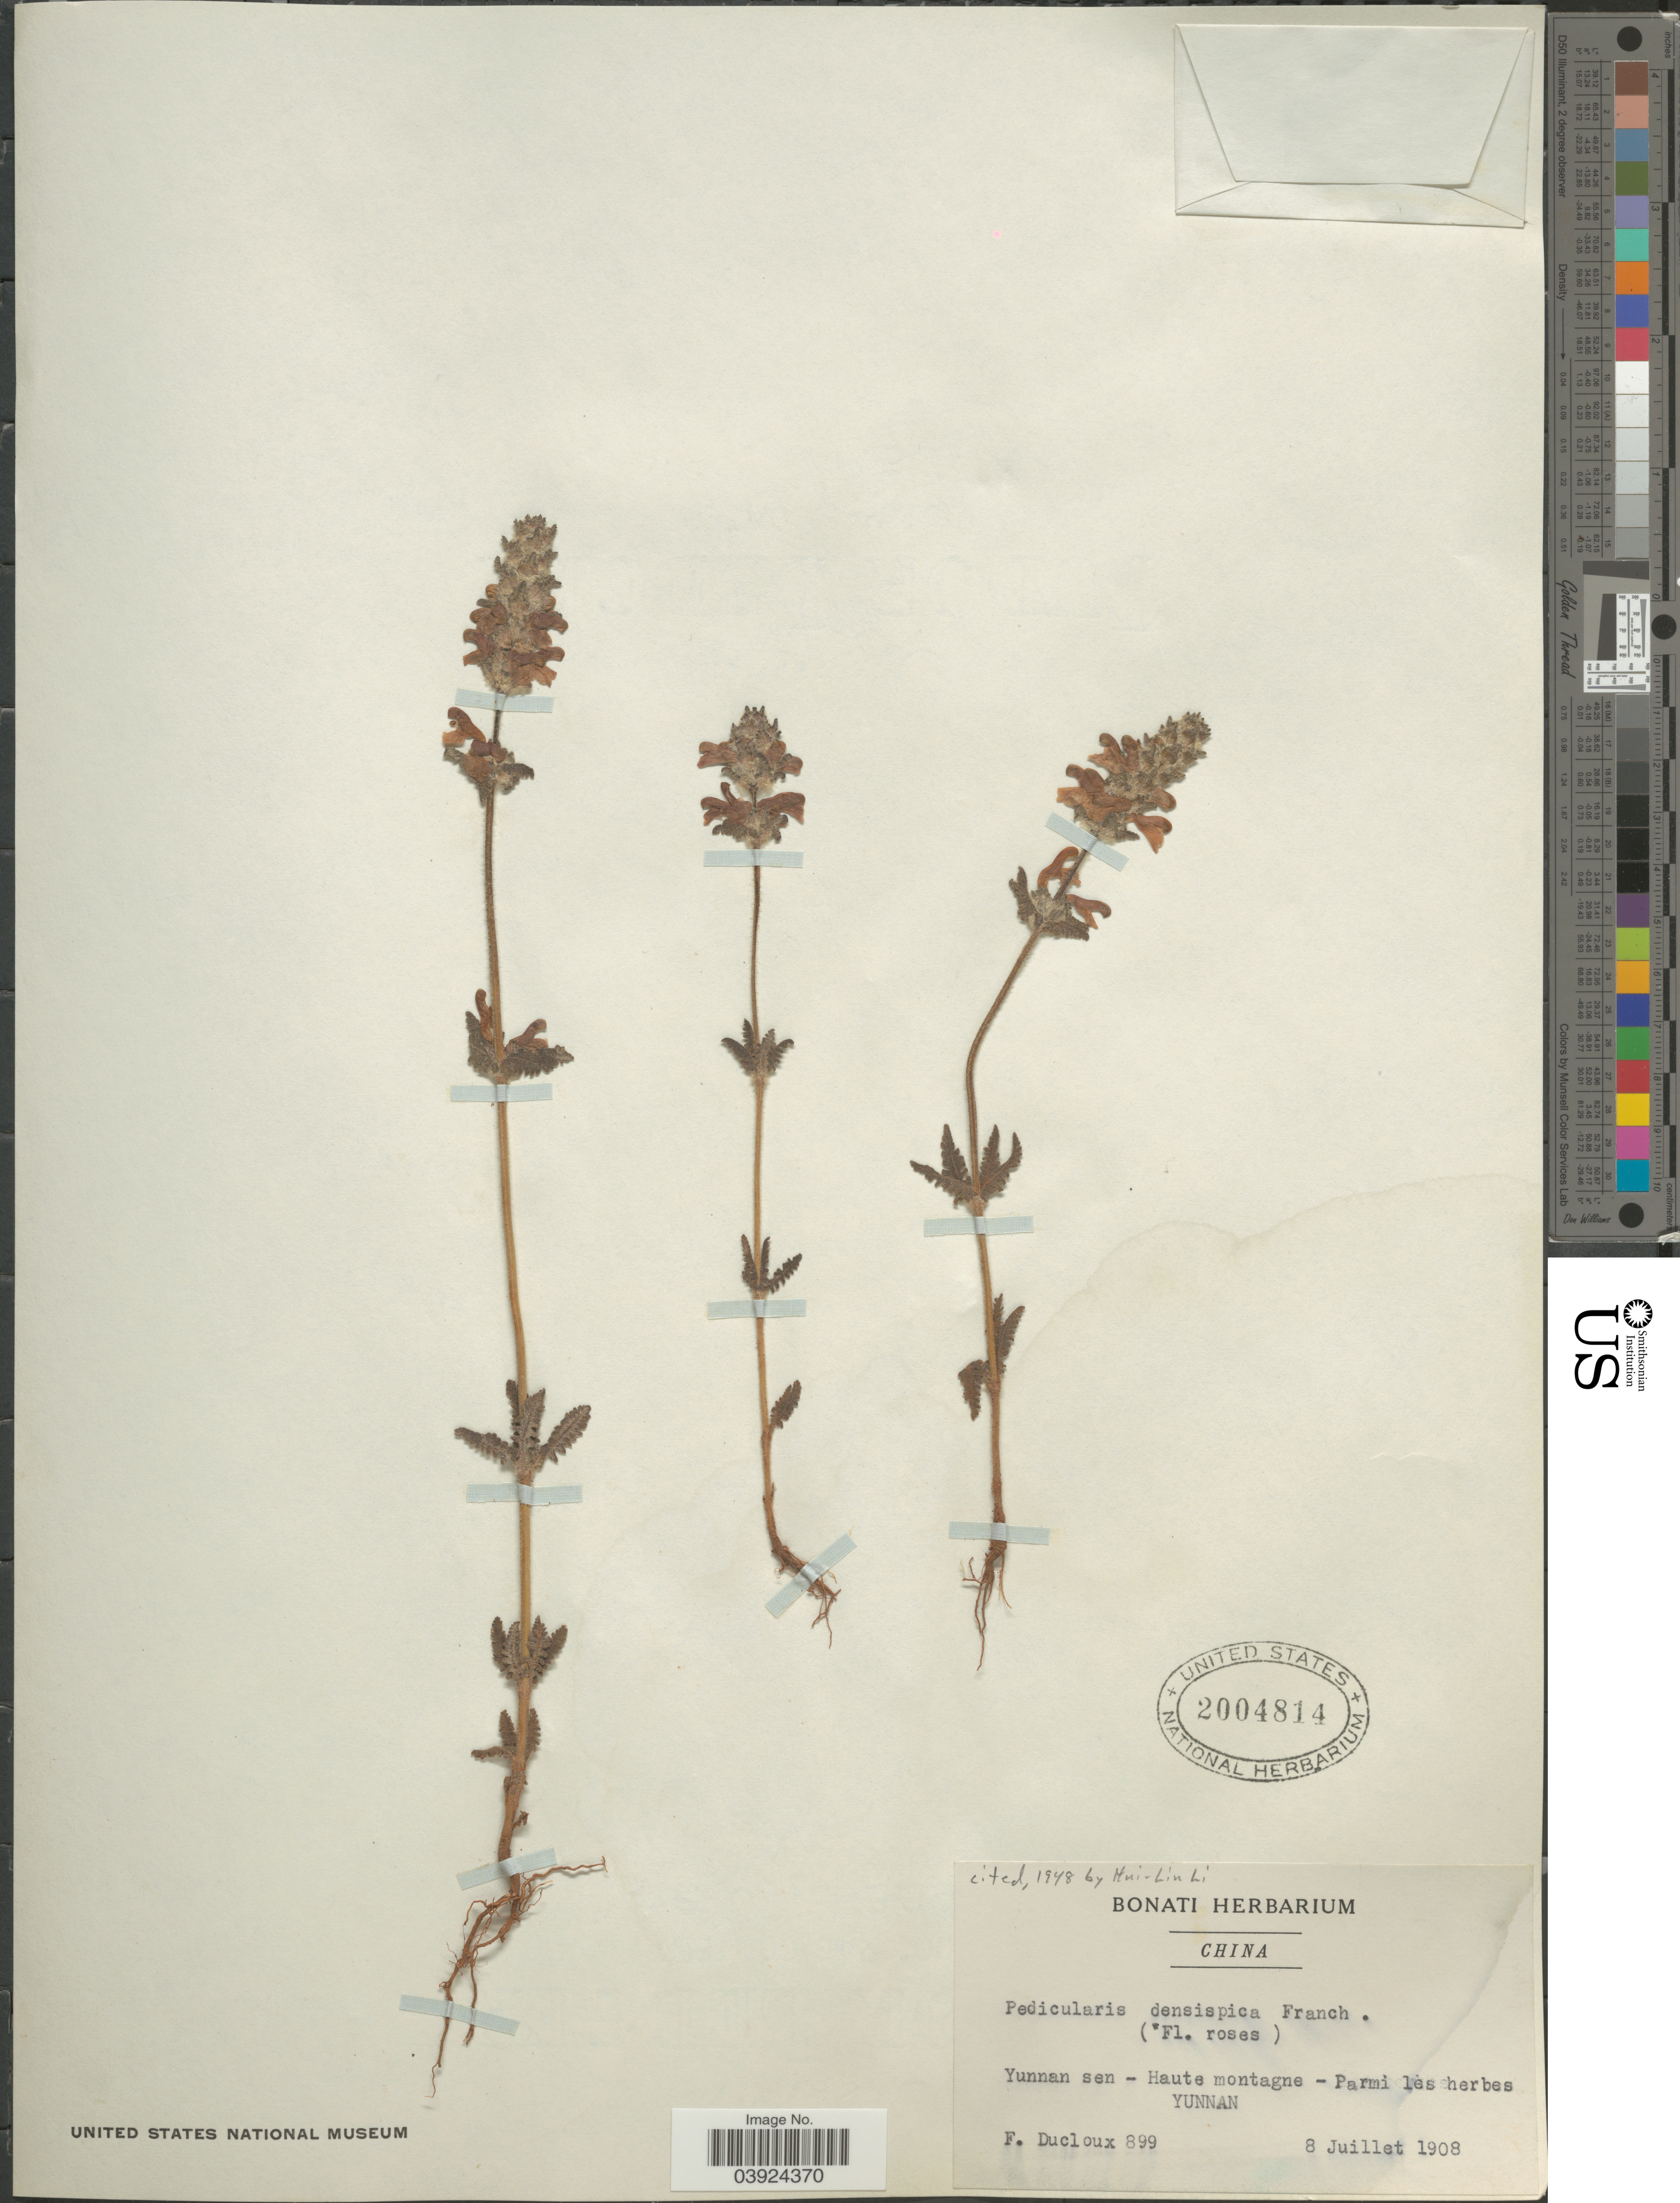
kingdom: Plantae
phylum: Tracheophyta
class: Magnoliopsida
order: Lamiales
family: Orobanchaceae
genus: Pedicularis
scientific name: Pedicularis densispica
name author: Franch. ex Maxim.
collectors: F. Ducloux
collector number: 899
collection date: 1908-07-08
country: China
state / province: Yunnan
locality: Yunnan sen - Haute montagne - Parmi les herbes Yunnan.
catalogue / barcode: US 2004814